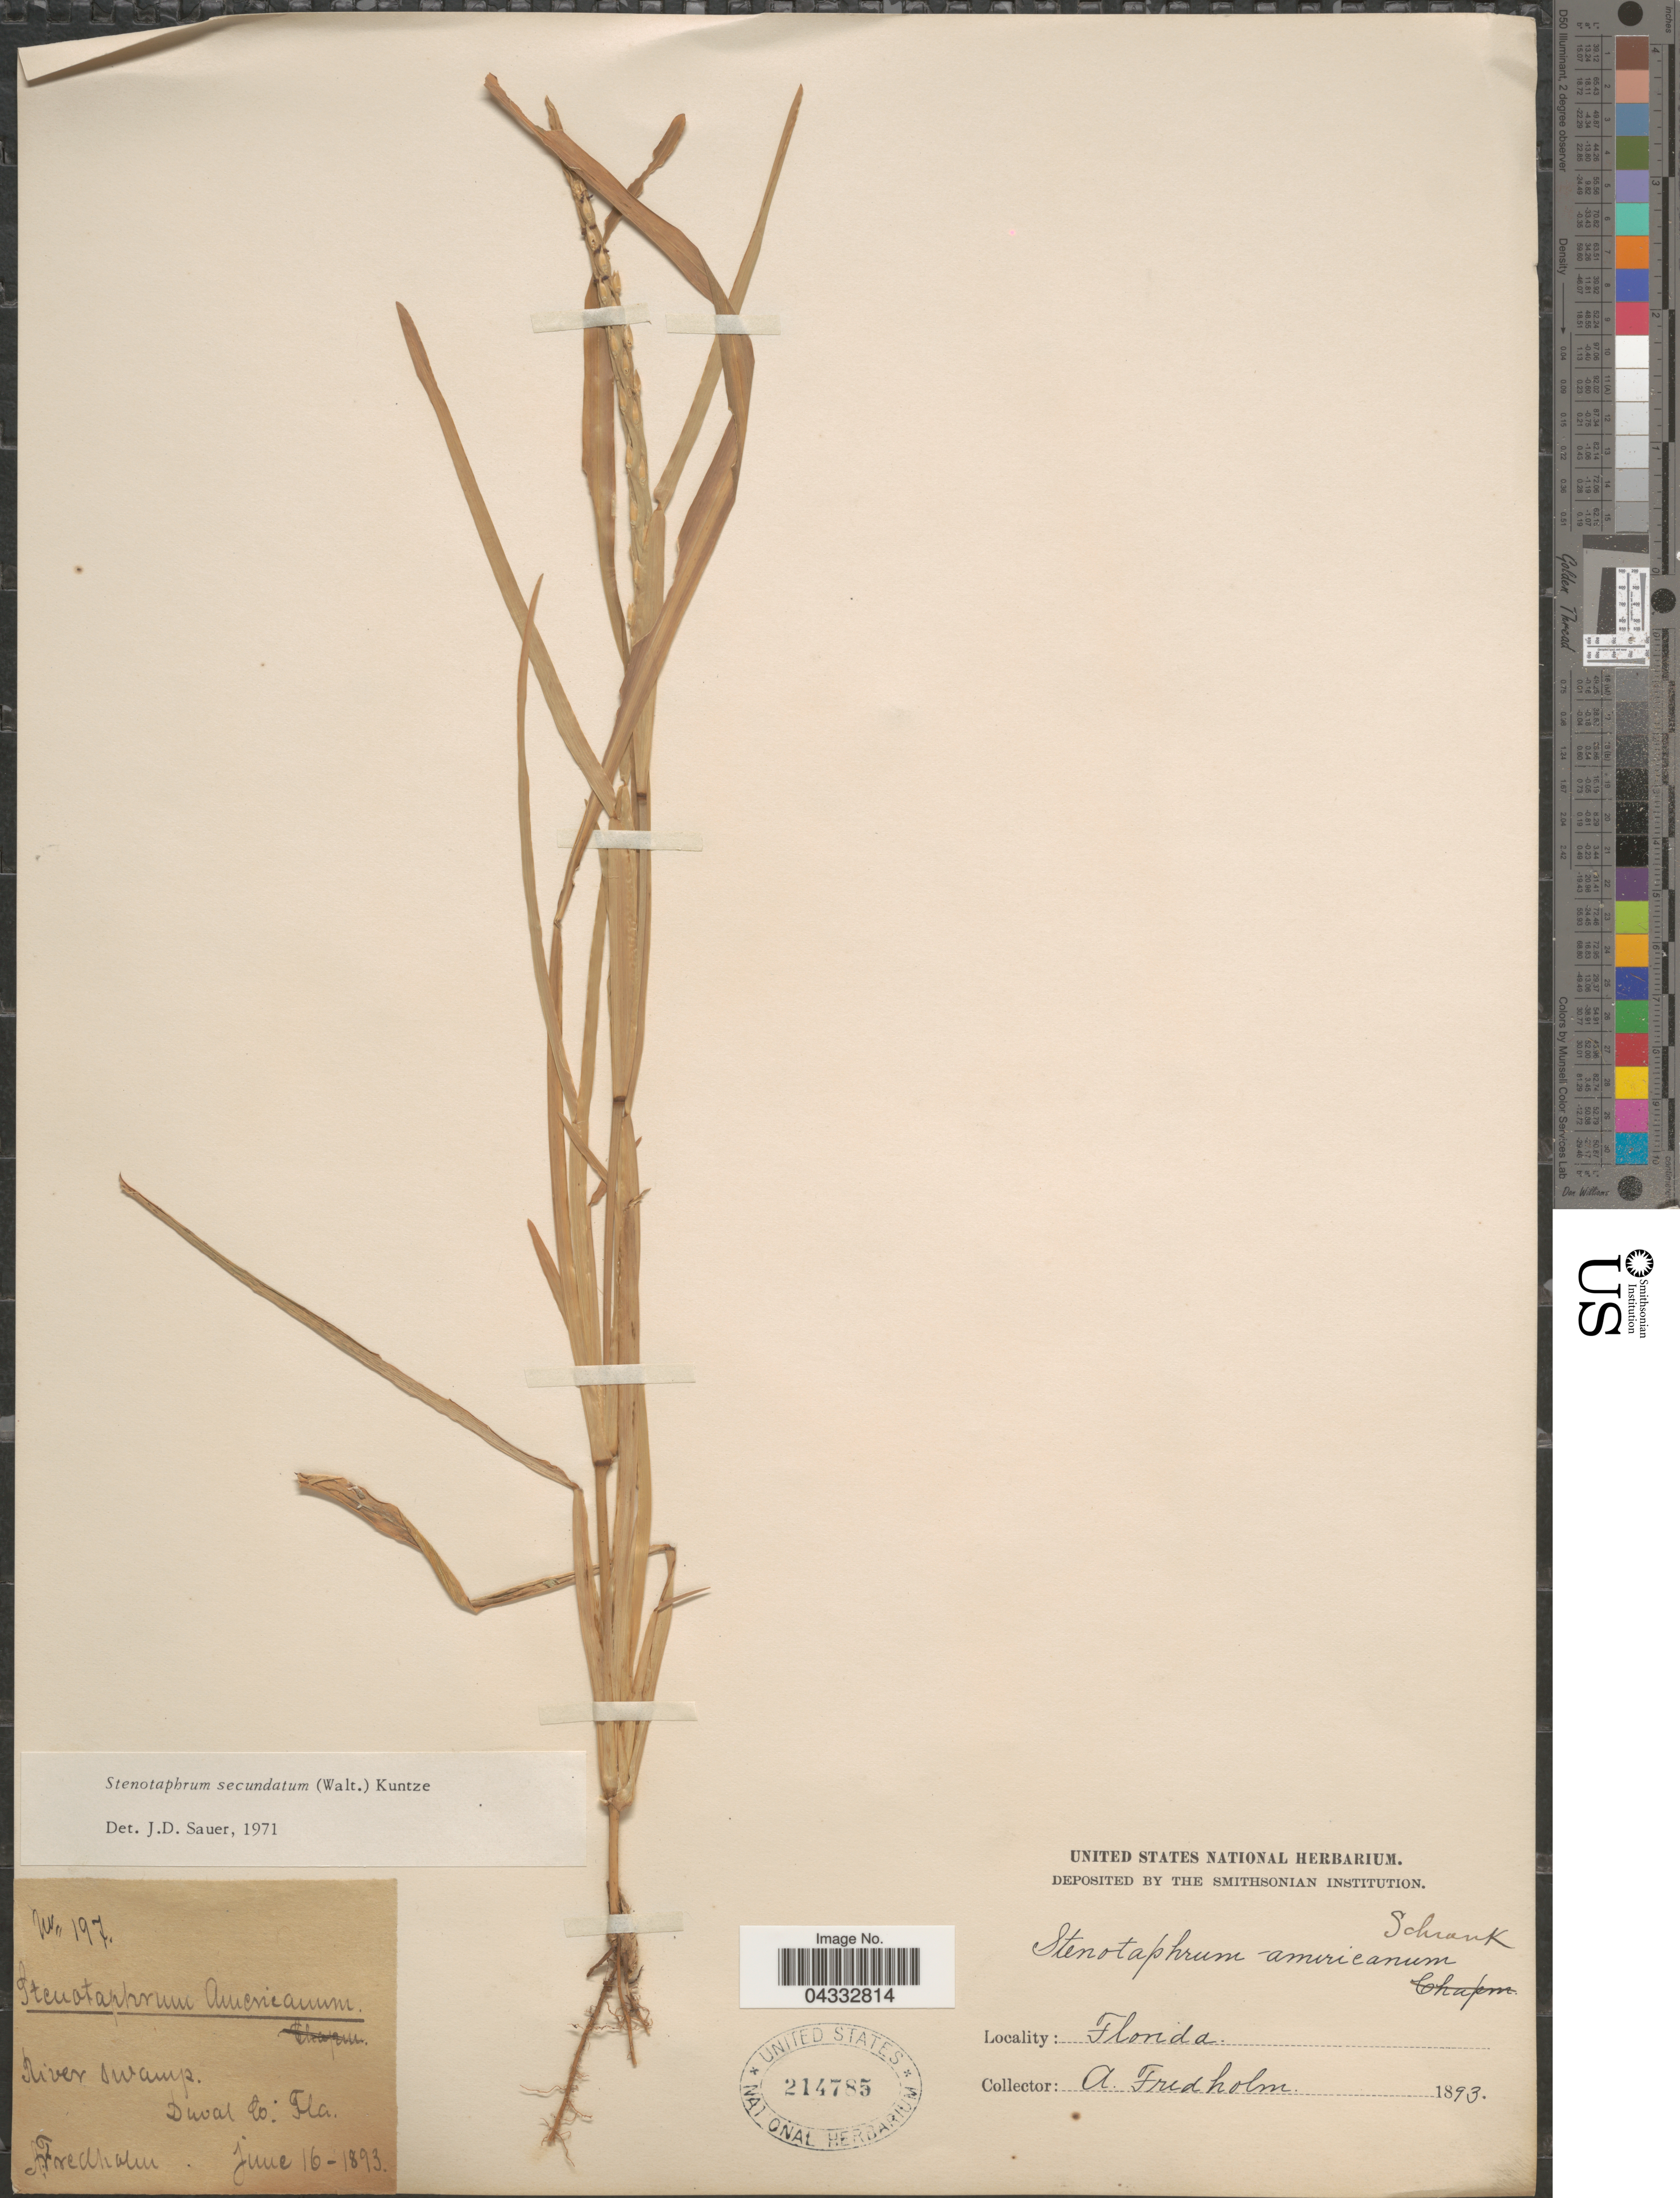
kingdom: Plantae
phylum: Tracheophyta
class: Liliopsida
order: Poales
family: Poaceae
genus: Stenotaphrum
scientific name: Stenotaphrum secundatum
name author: (Walter) Kuntze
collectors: A. Fredholm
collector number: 197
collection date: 1893-06-16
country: United States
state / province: Florida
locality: Duval Co.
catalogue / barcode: US 214785